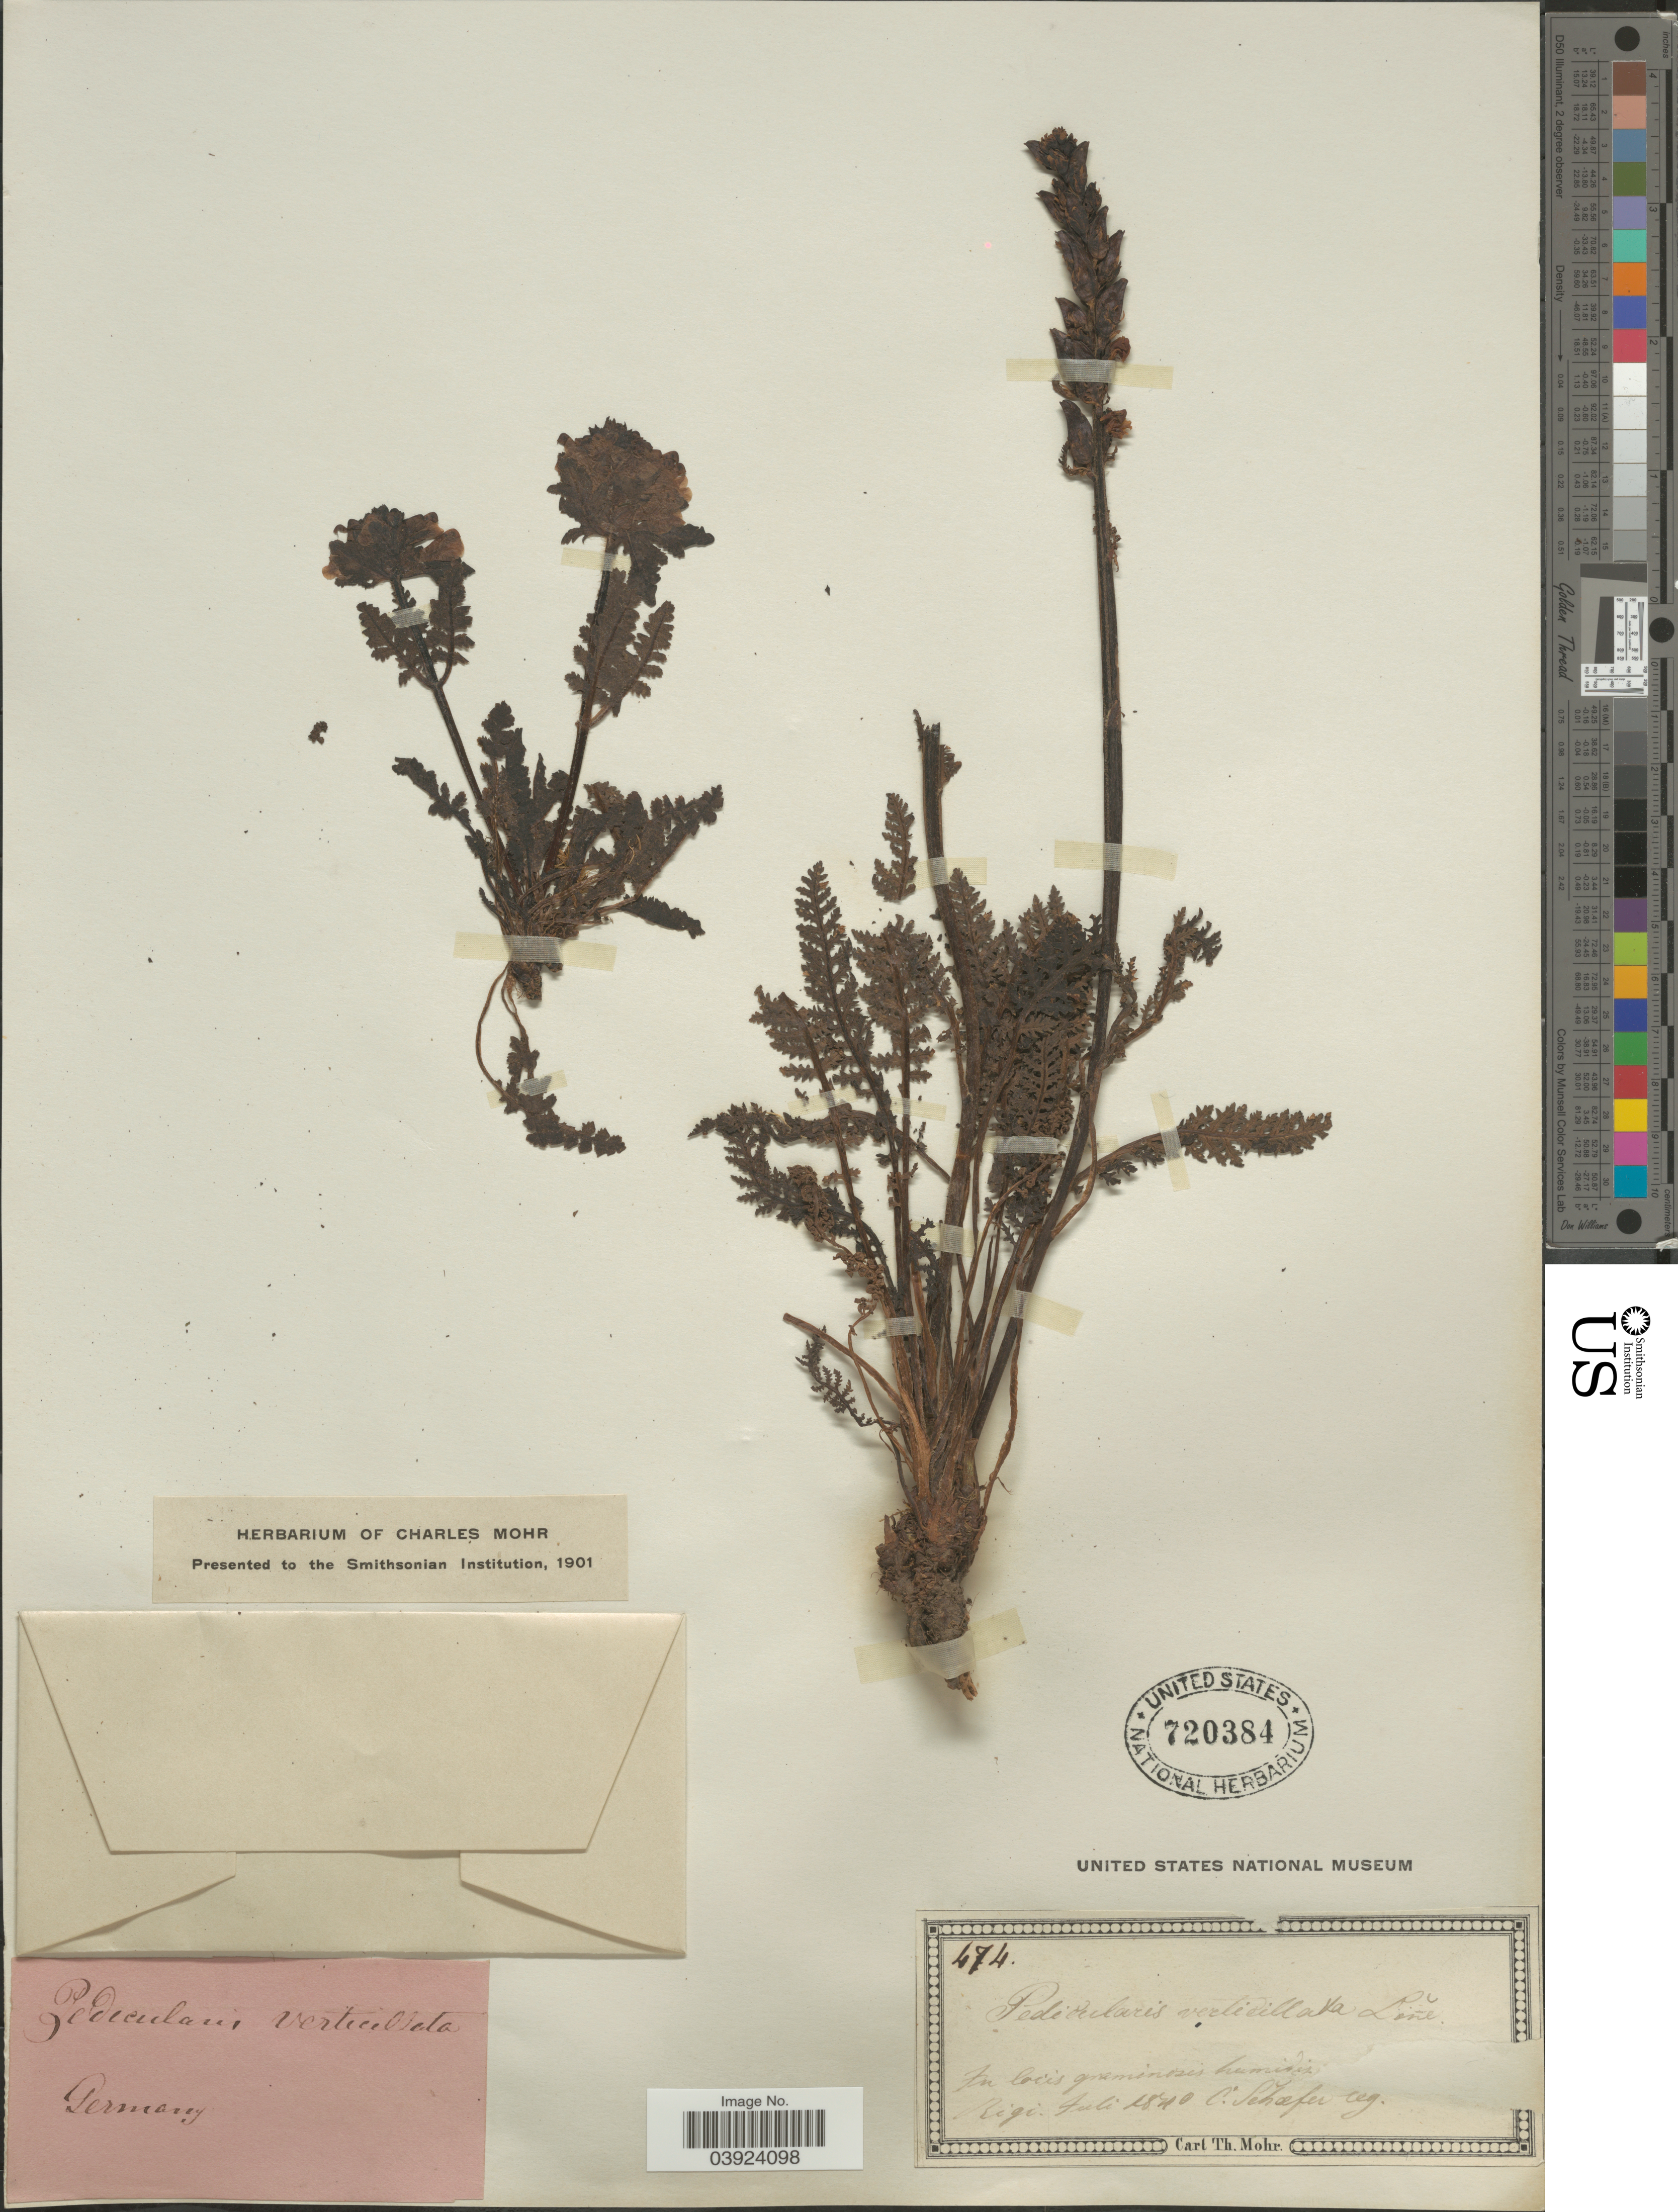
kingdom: Plantae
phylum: Tracheophyta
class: Magnoliopsida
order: Lamiales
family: Orobanchaceae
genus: Pedicularis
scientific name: Pedicularis verticillata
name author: L.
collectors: C. Schaeffer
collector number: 474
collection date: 1840-07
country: Germany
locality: In locis graminosis humidis. Rigi.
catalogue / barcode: US 720384